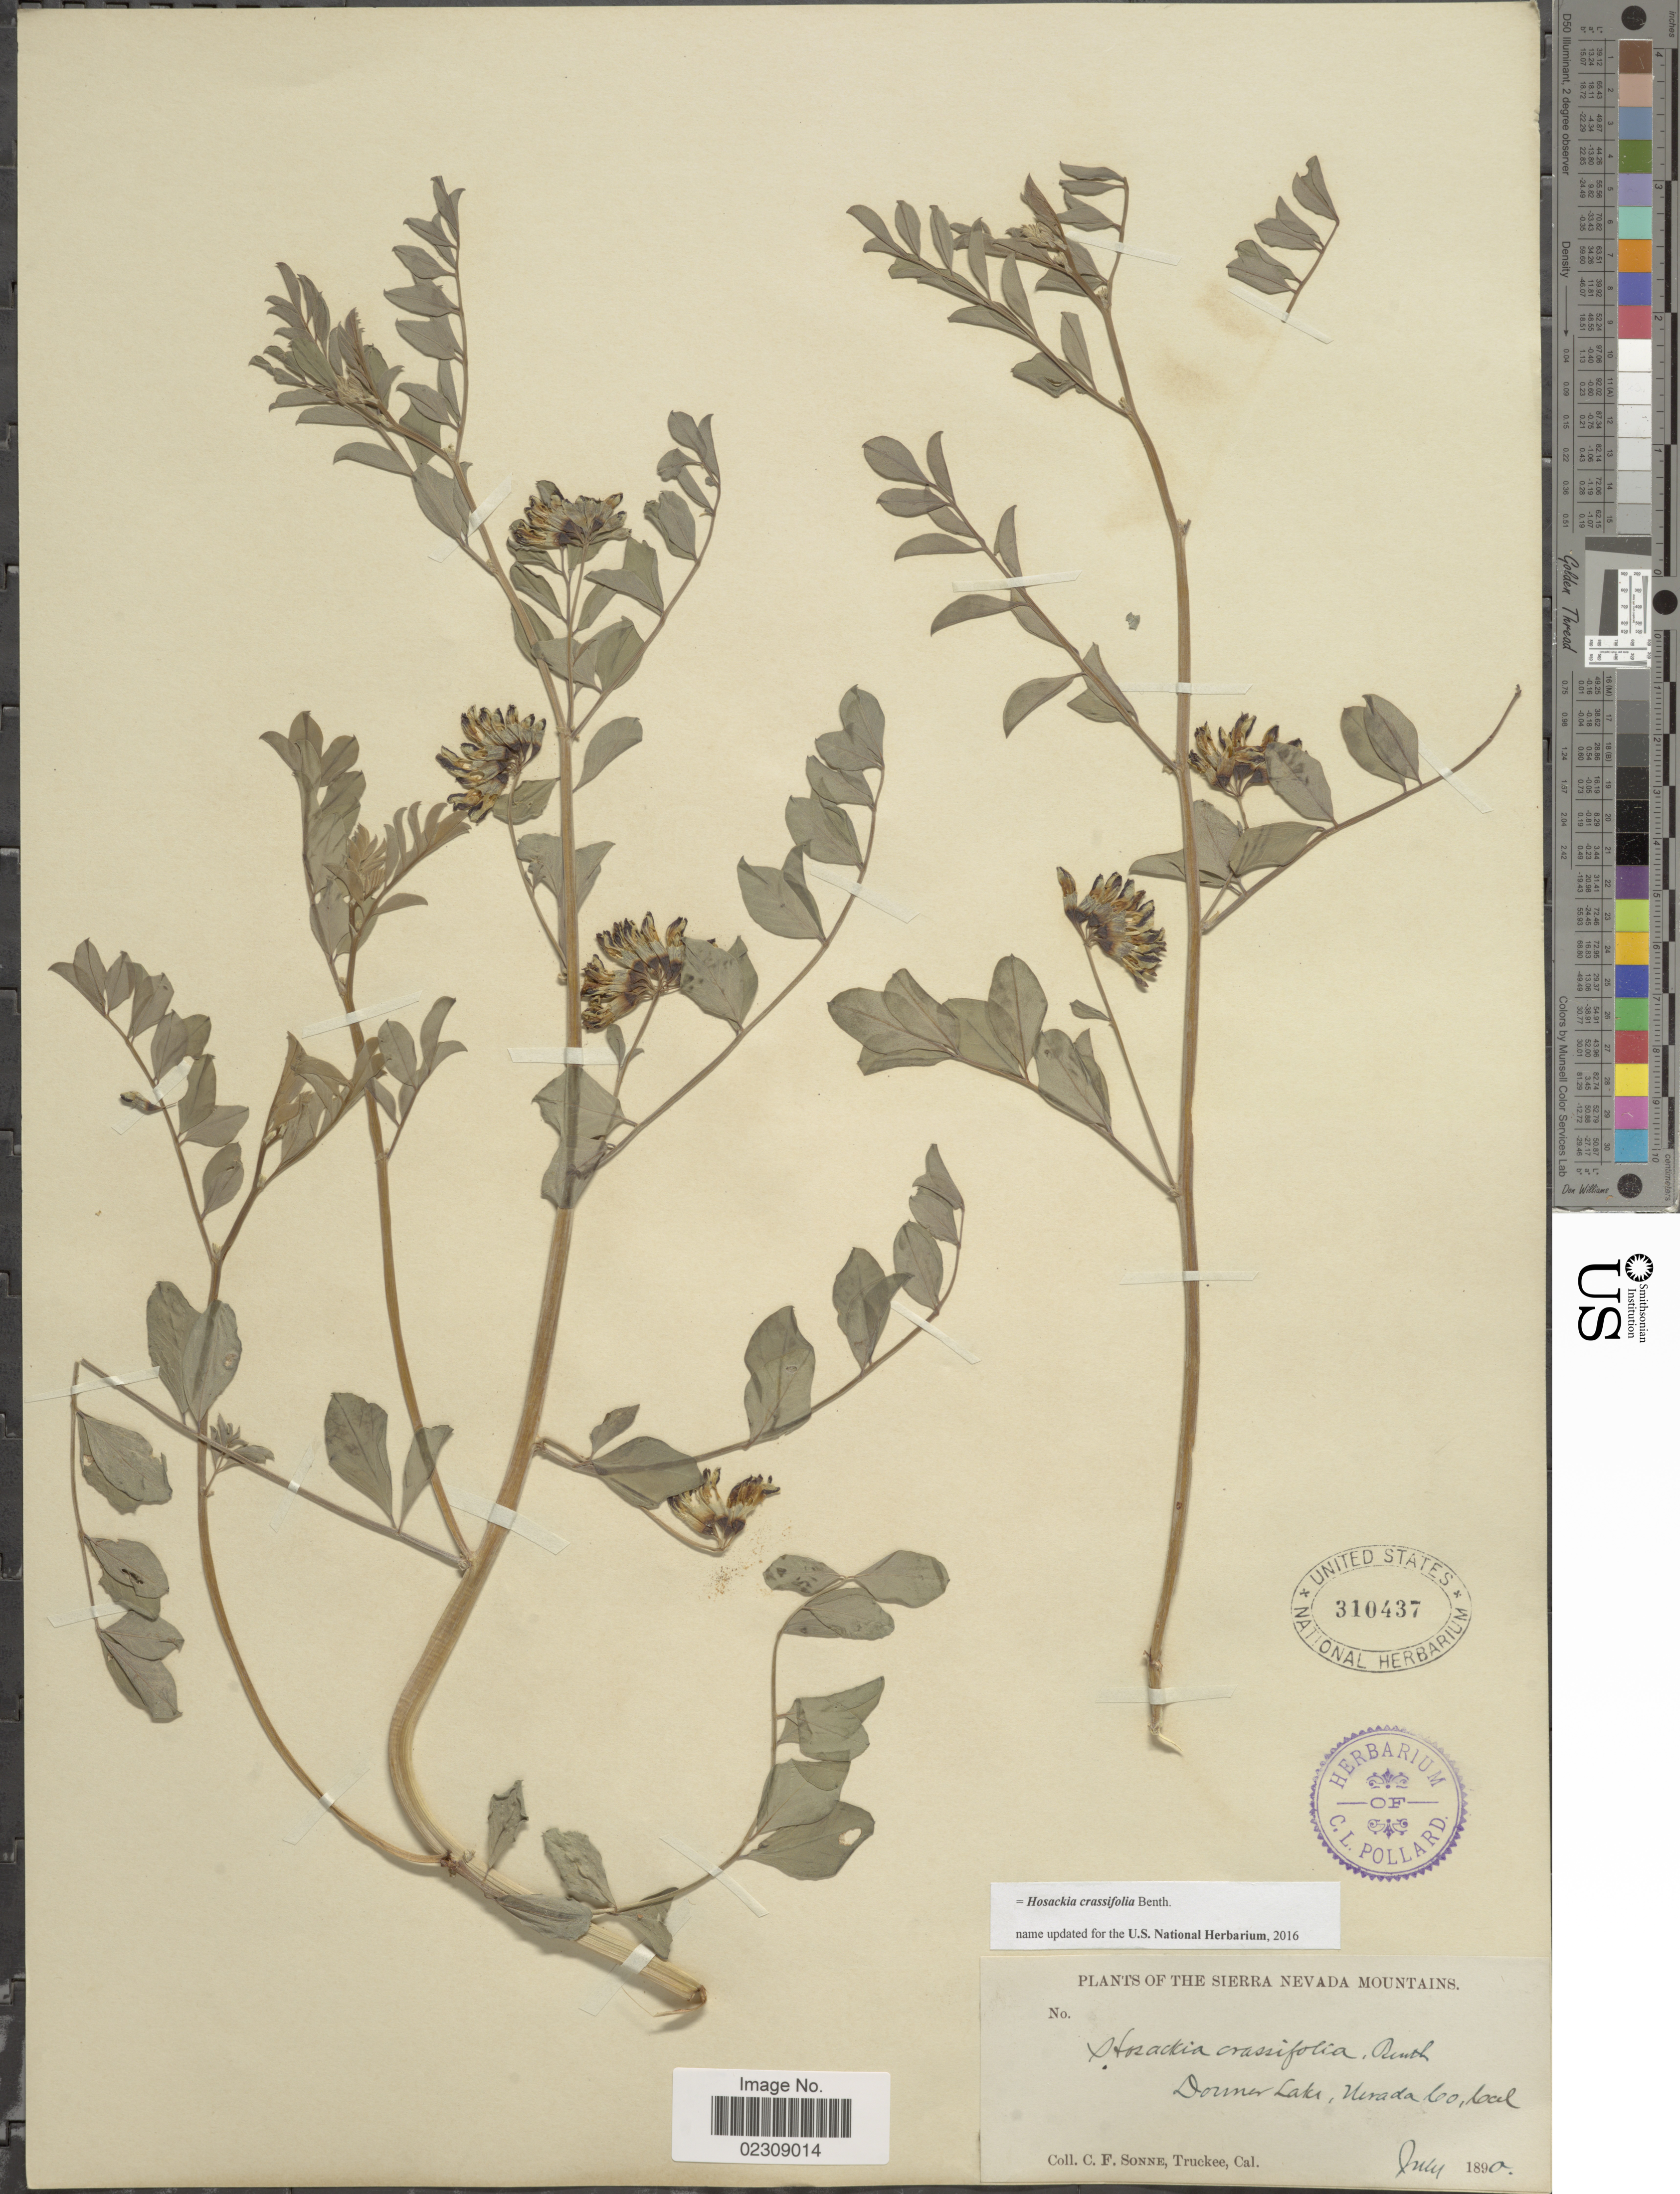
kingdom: Plantae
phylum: Tracheophyta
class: Magnoliopsida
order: Fabales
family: Fabaceae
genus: Hosackia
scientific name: Hosackia crassifolia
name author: Benth.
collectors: C. Sonne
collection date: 1890-07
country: United States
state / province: California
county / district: Nevada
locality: Dorner Lake, Nevada Co.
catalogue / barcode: US 310437